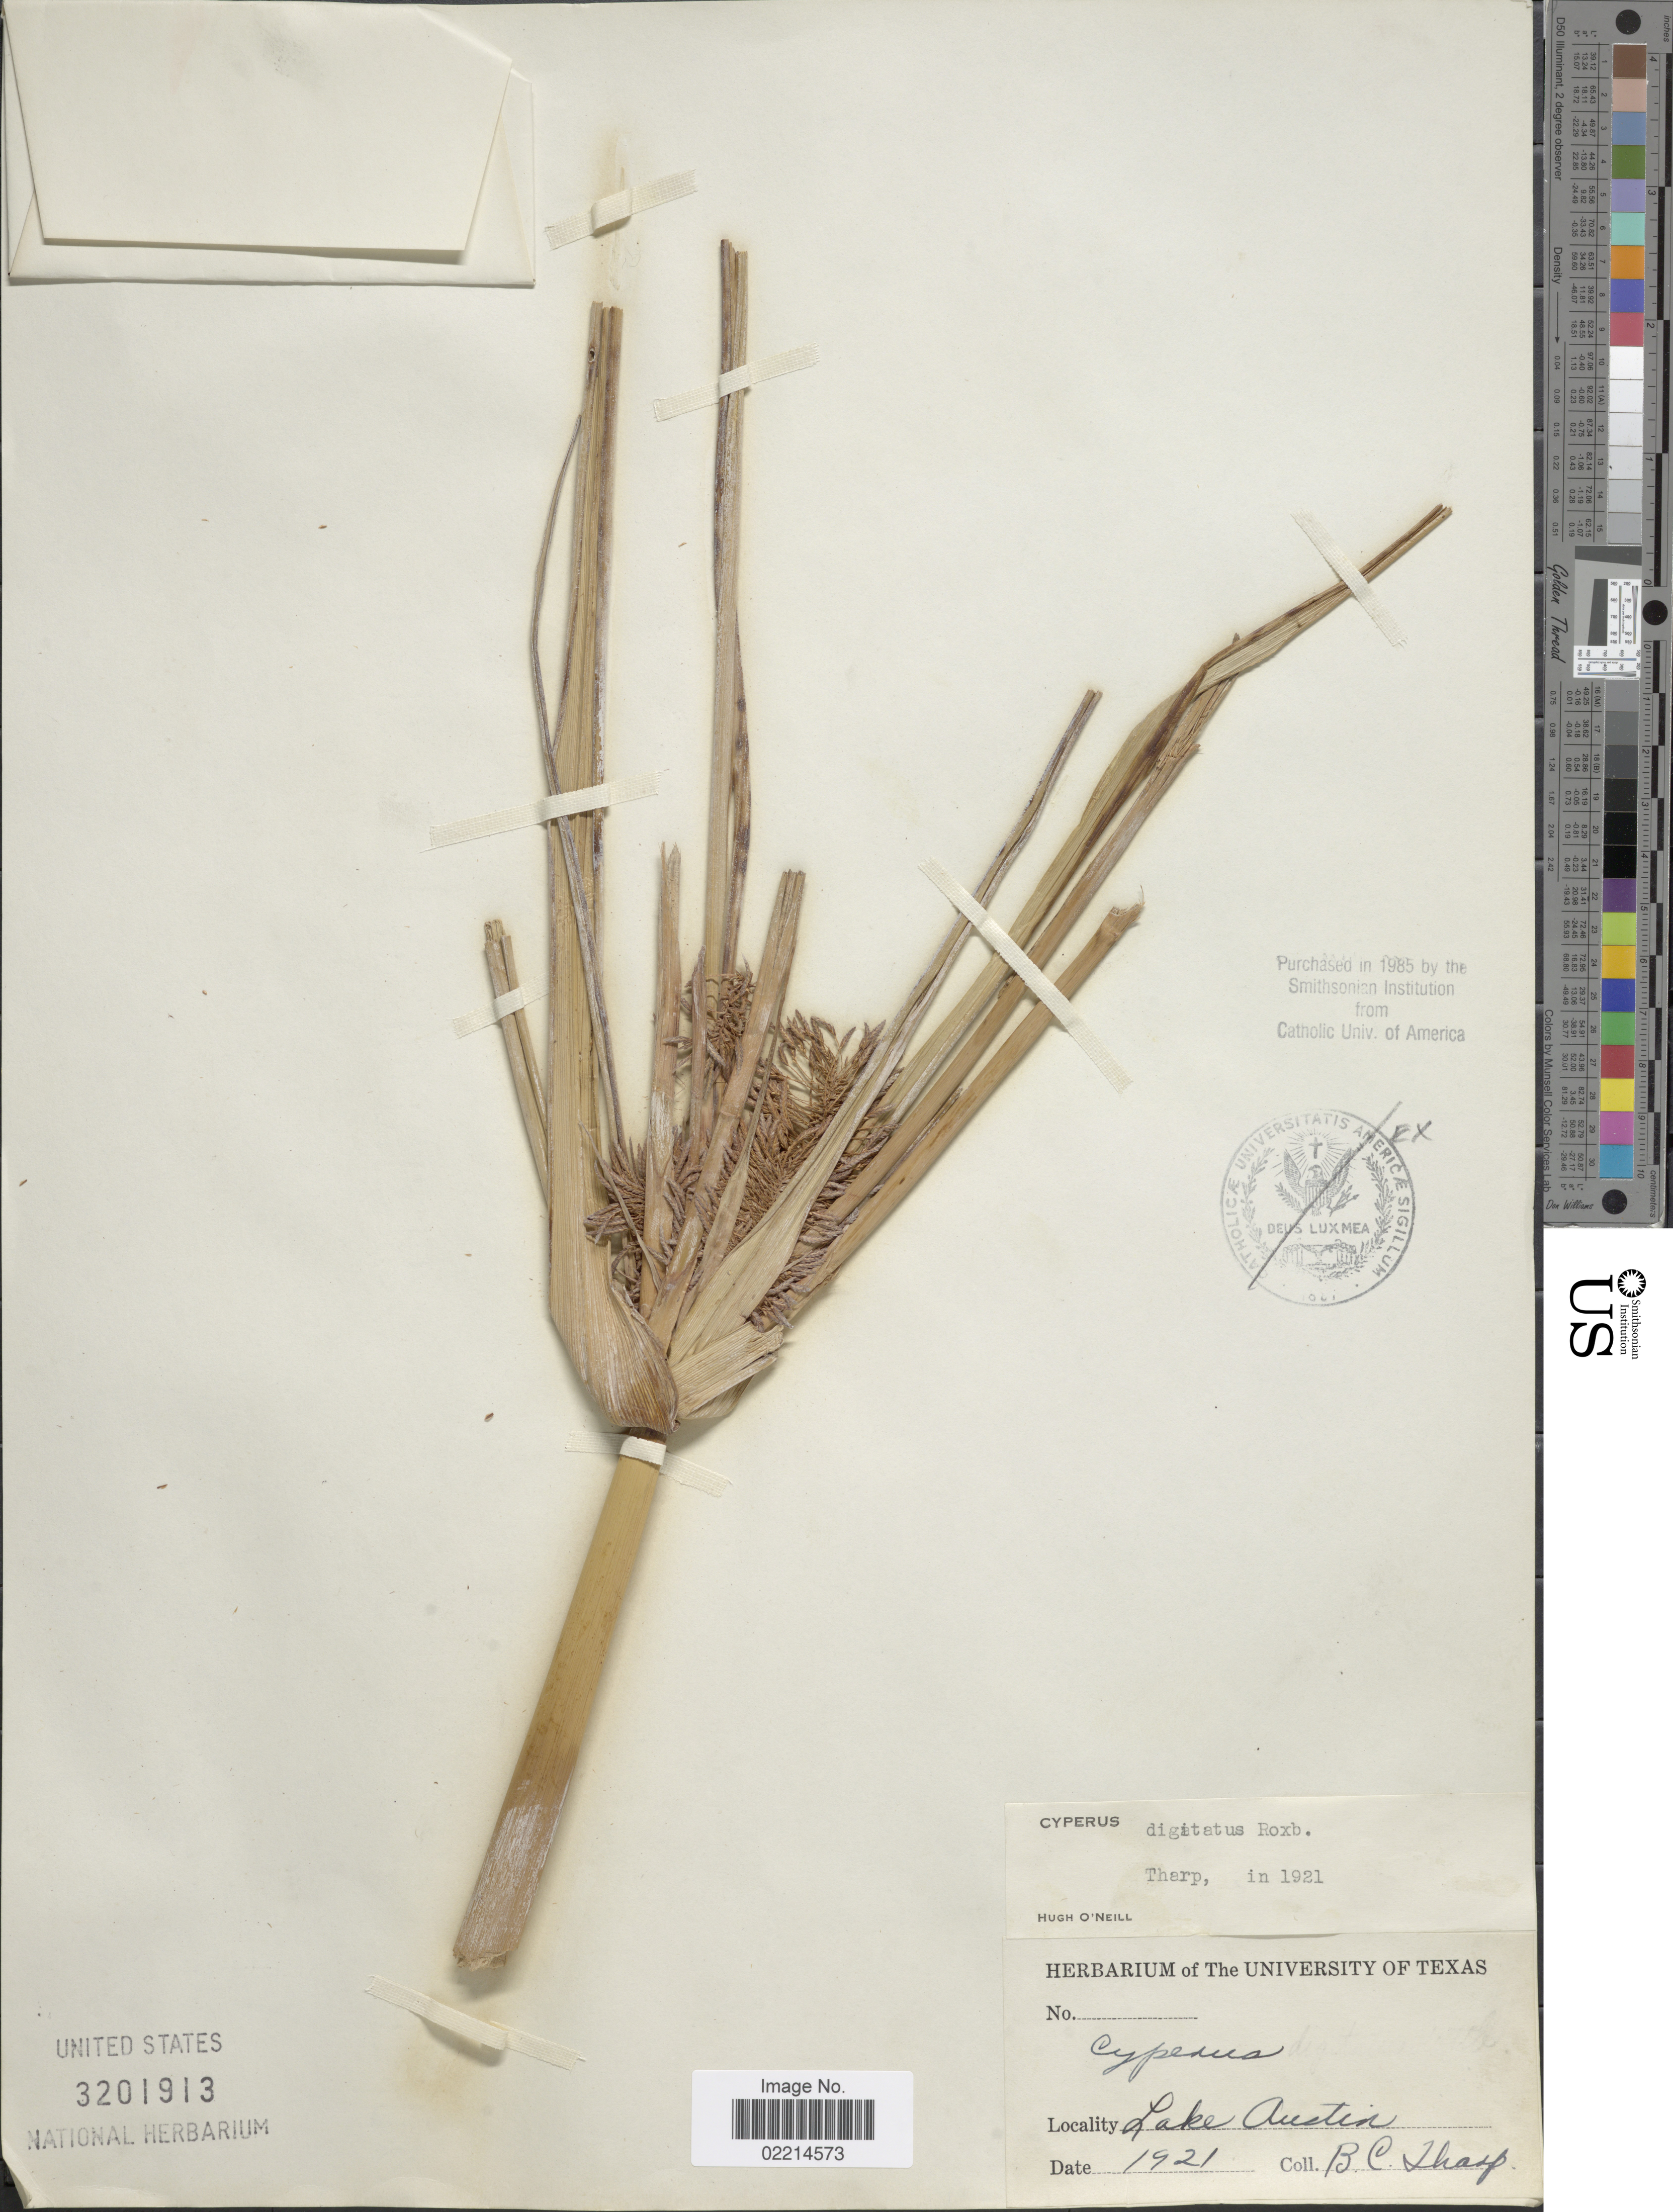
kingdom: Plantae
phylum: Tracheophyta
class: Liliopsida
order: Poales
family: Cyperaceae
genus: Cyperus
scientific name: Cyperus digitatus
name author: Roxb.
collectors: B. C. Tharp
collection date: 1921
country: United States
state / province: Texas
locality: Lake Austin.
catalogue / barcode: US 3201913